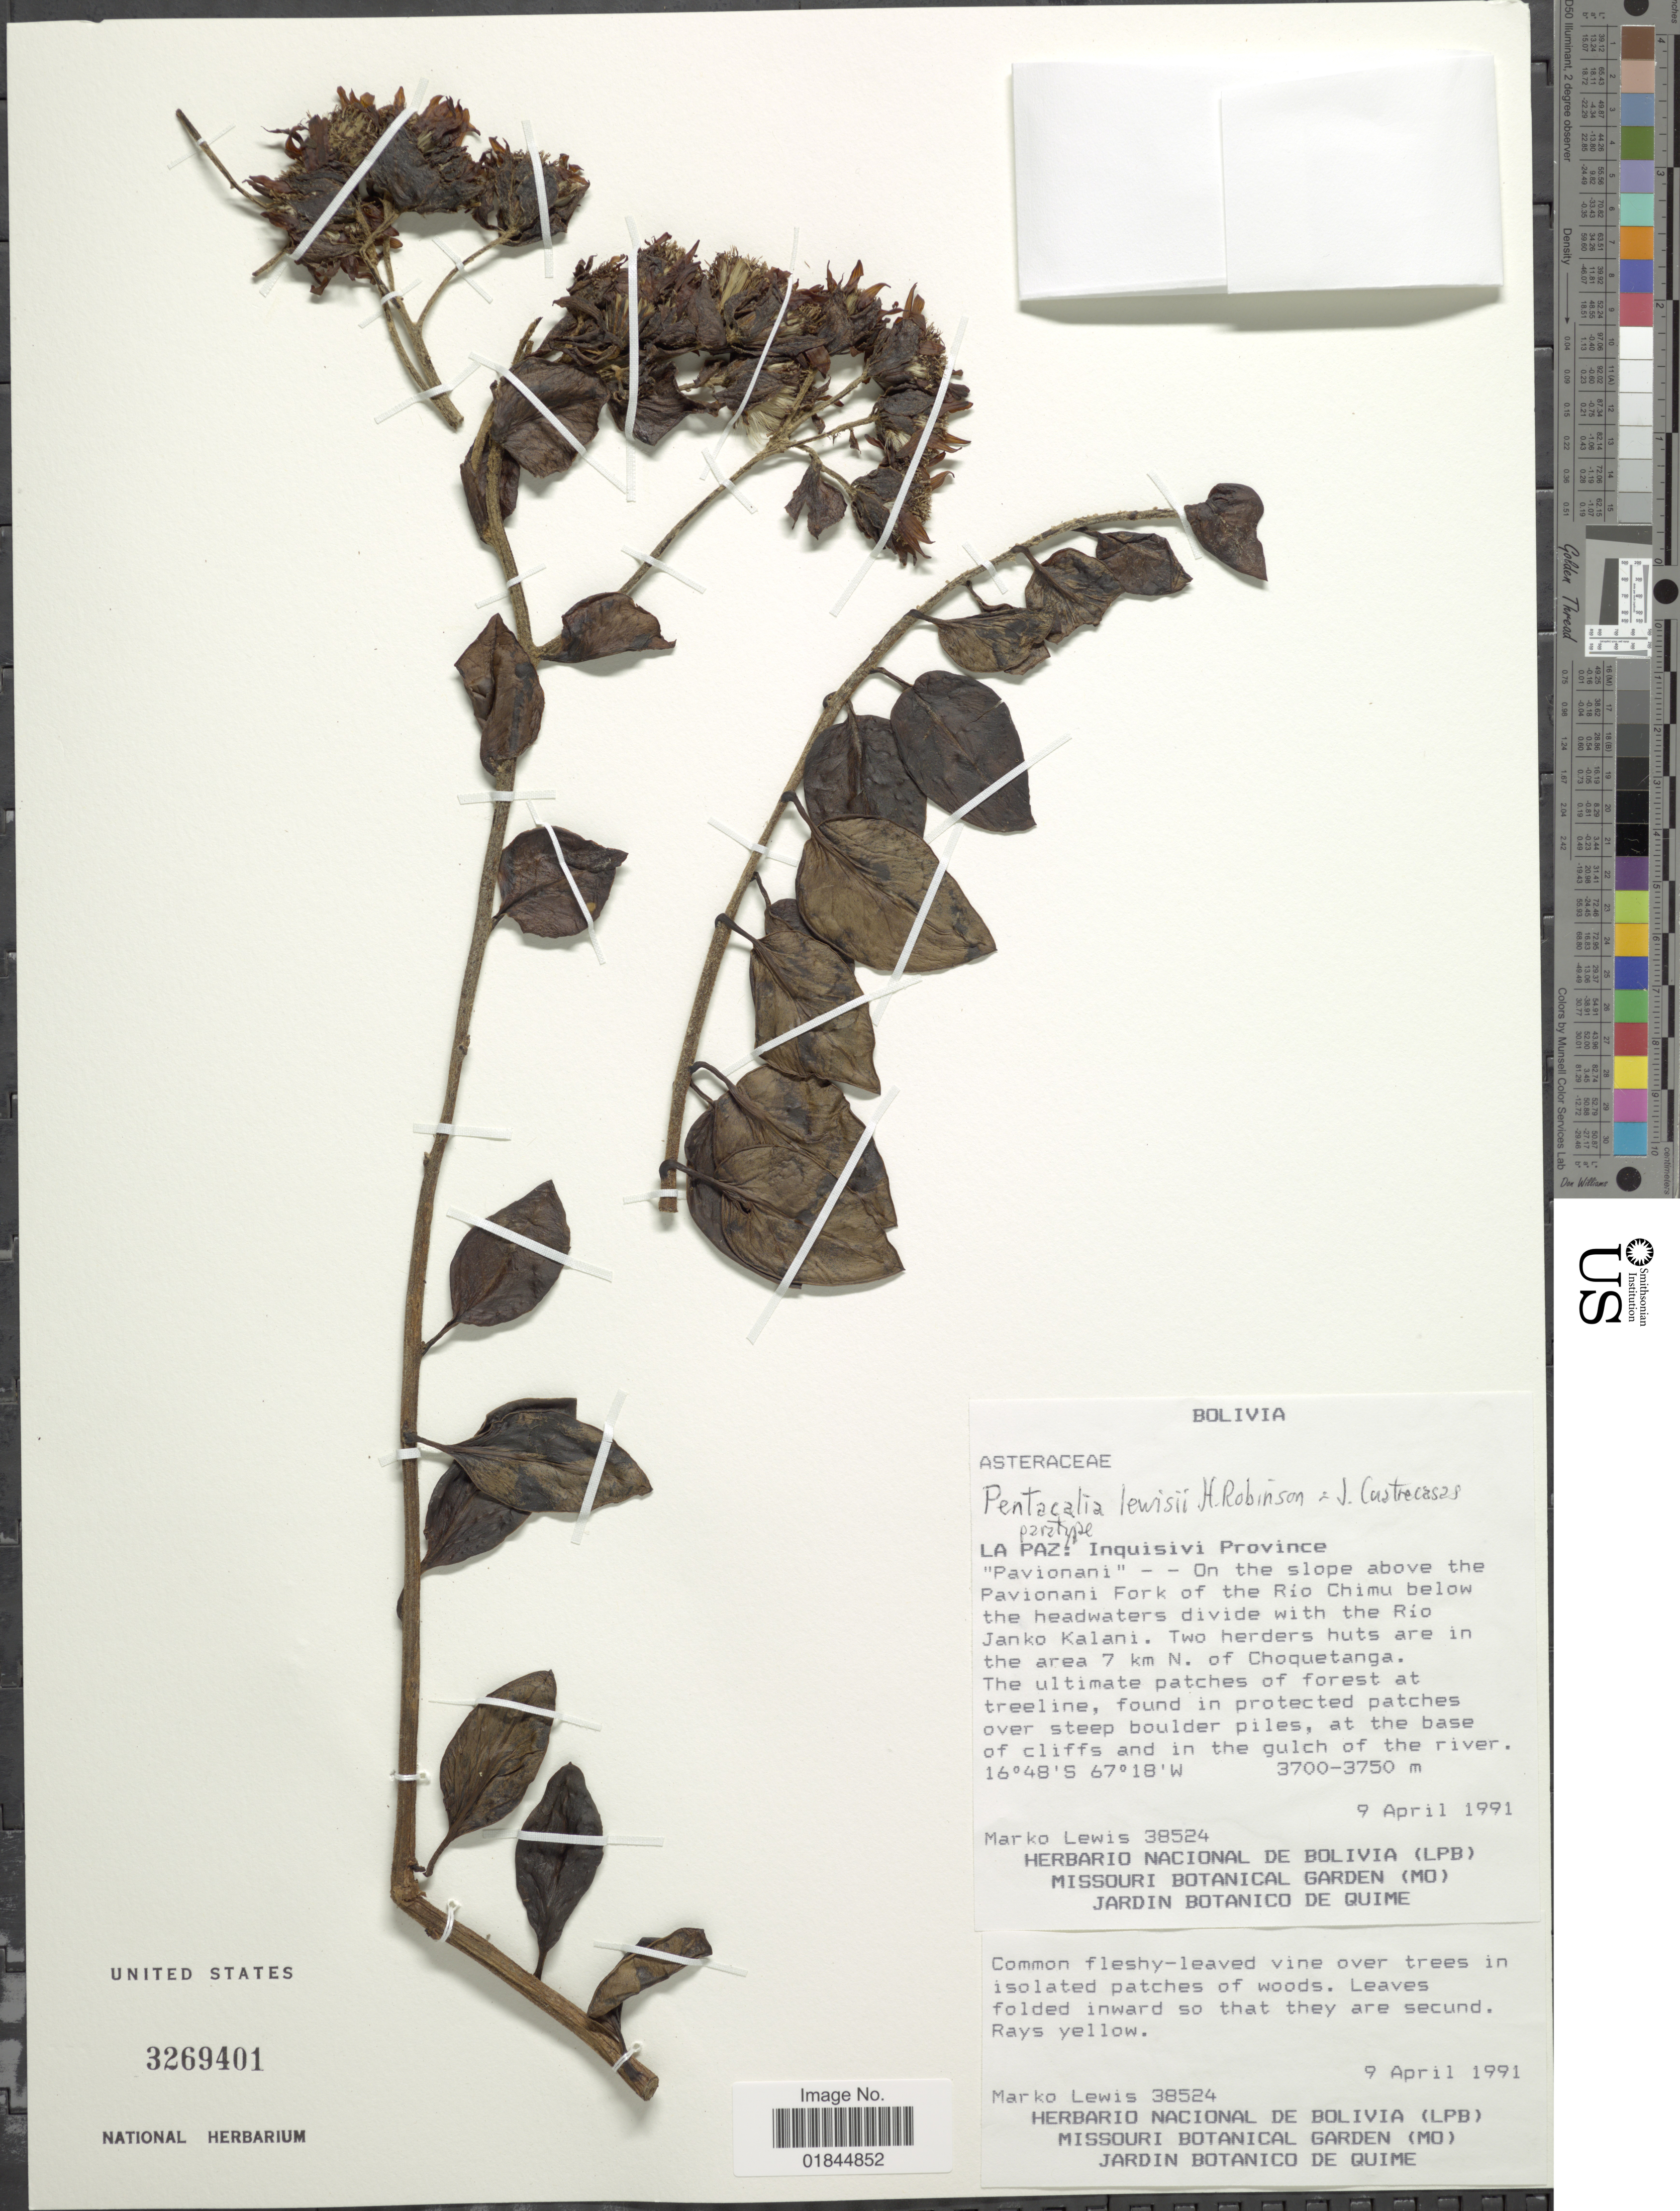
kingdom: Plantae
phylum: Tracheophyta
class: Magnoliopsida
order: Asterales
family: Asteraceae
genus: Pentacalia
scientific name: Pentacalia lewisii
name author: H. Rob. & Cuatrec.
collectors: M. A. Lewis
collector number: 38524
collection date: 1991-04-09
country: Bolivia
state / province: La Paz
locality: La Paz: Inquisivi Province. "Pavionani " - - On the slope above the Pavionani Fork of the Rio Chimu below the headwaters divide with the Rio Janko Kalani. Two herders huts are in the area 7 km N. of Choquetanga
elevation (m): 3700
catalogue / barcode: US 3269401